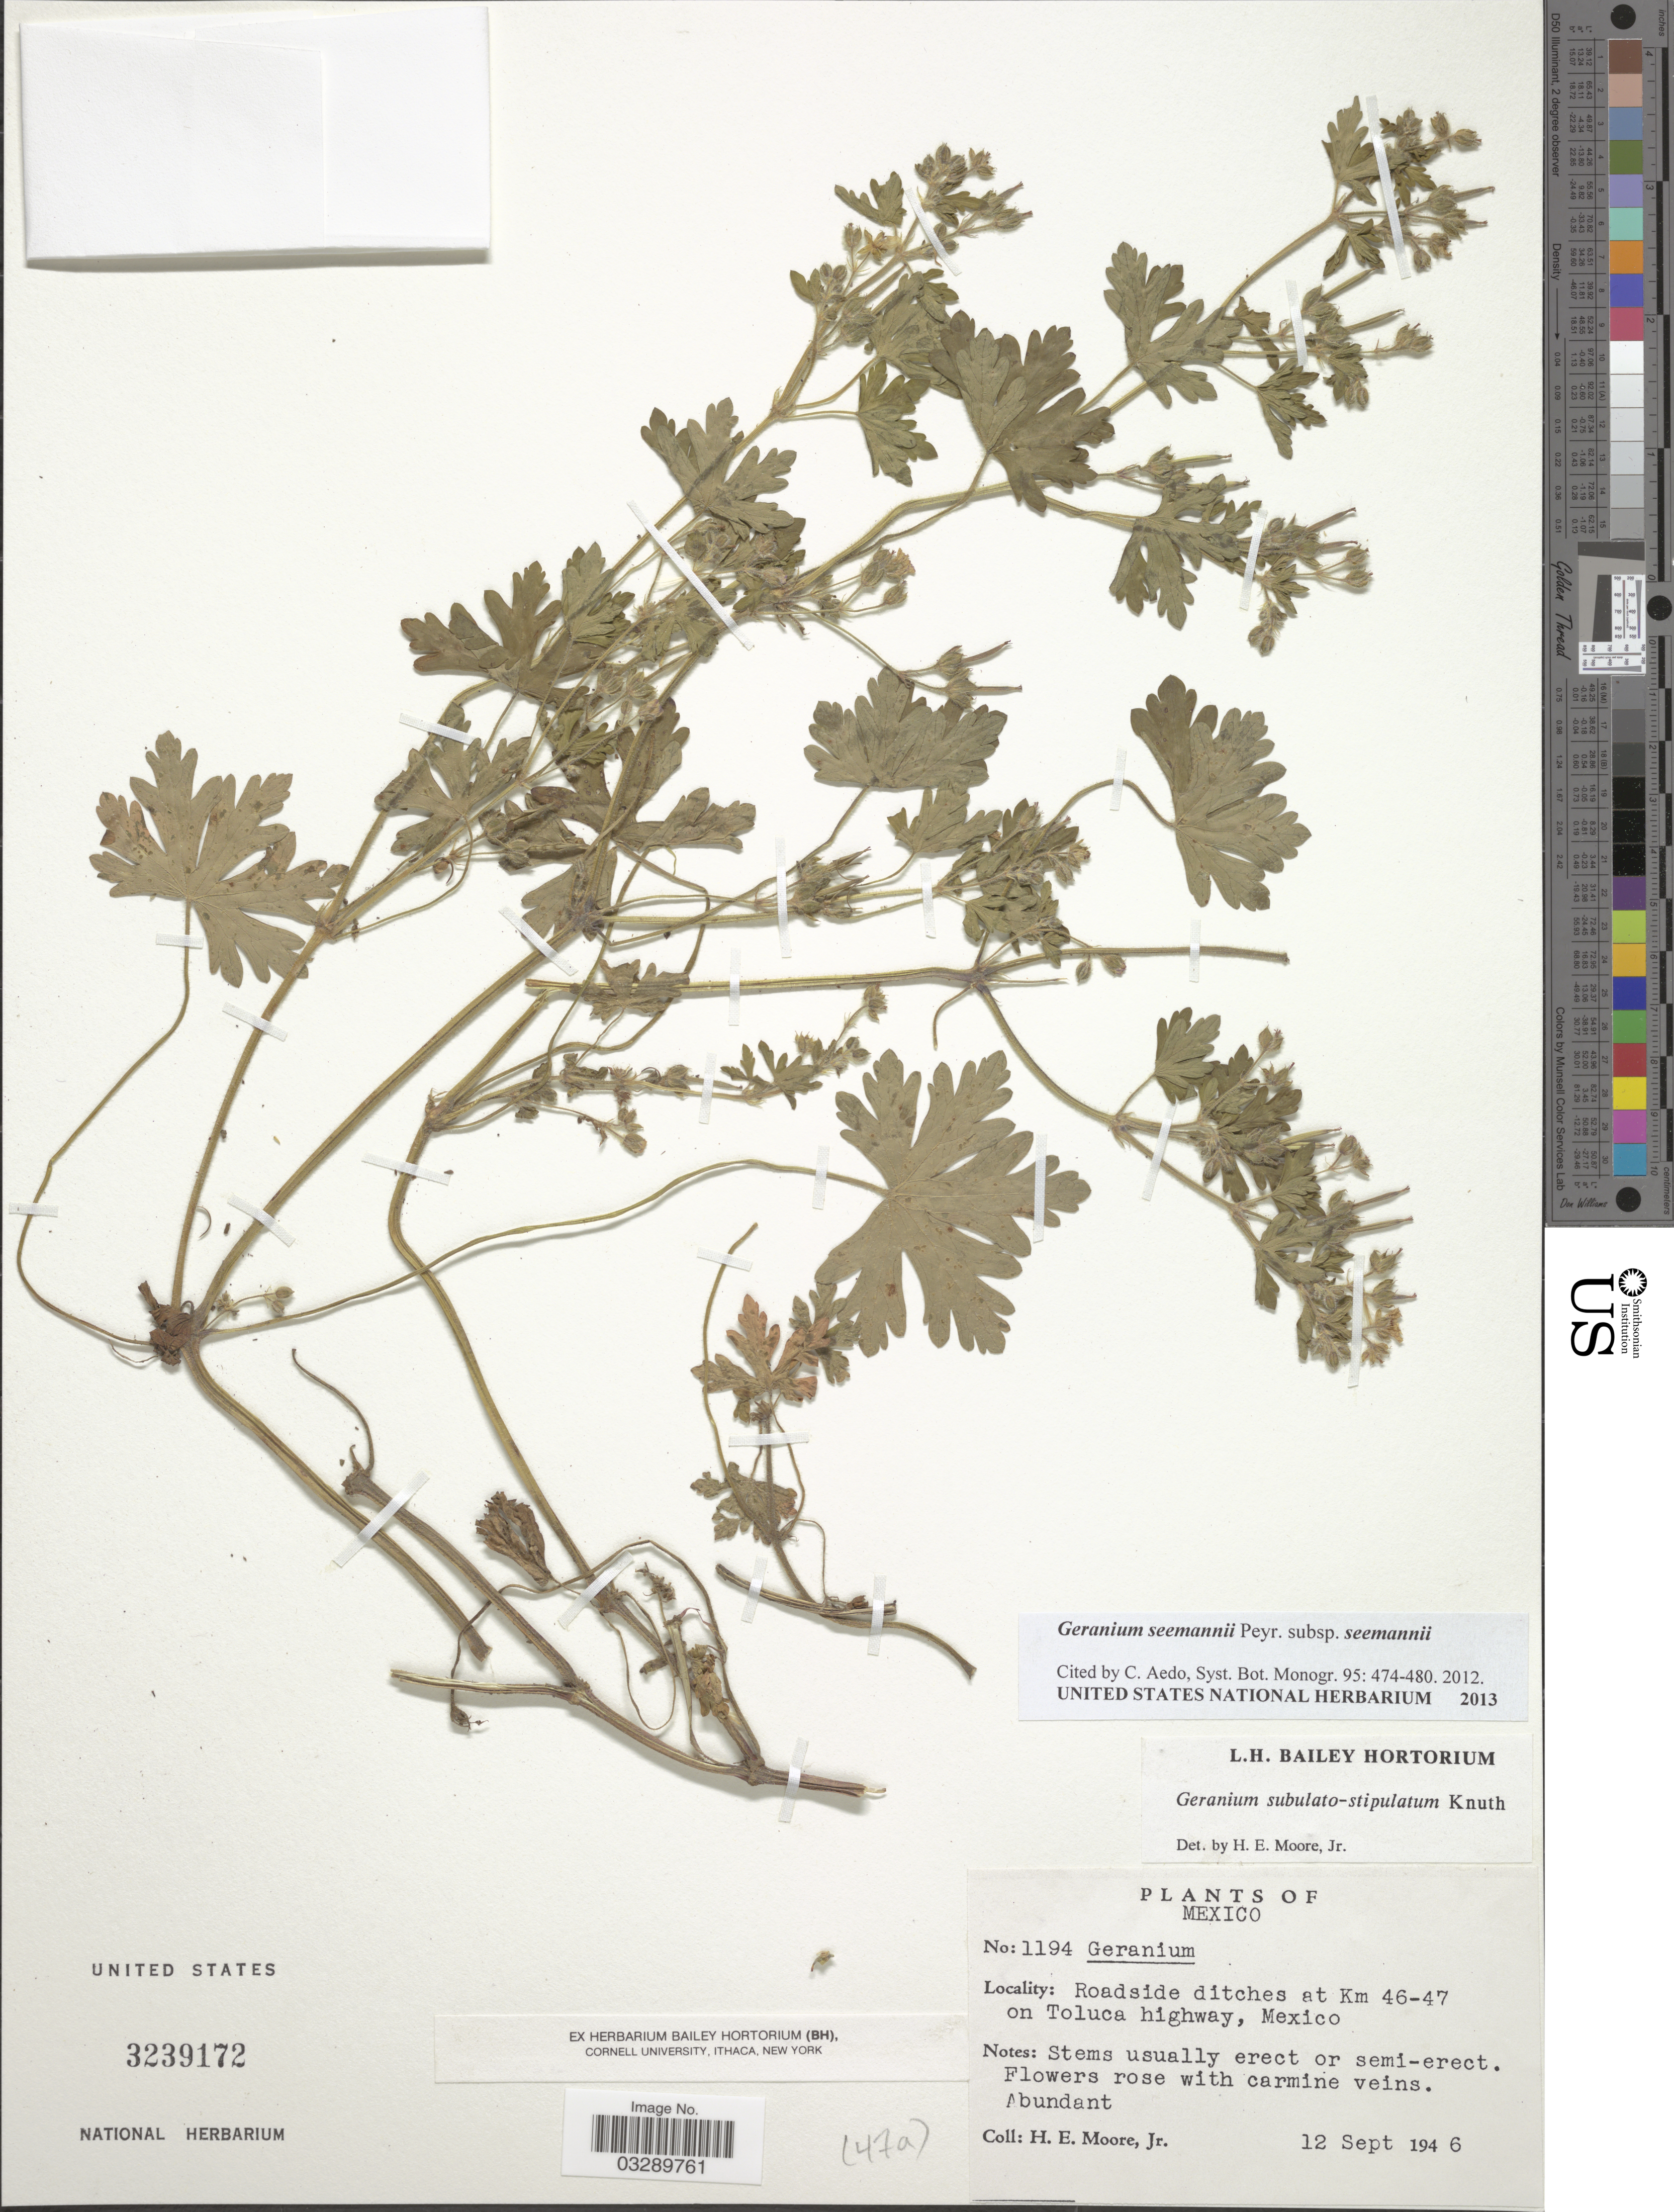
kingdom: Plantae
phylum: Tracheophyta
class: Magnoliopsida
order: Geraniales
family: Geraniaceae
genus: Geranium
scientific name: Geranium seemannii subsp. seemannii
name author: Peyr.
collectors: H. Moore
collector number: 1194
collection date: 1946-09-12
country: Mexico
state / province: México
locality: Roadside ditches at Km 46-47 on Toluca highway.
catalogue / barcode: US 3239172